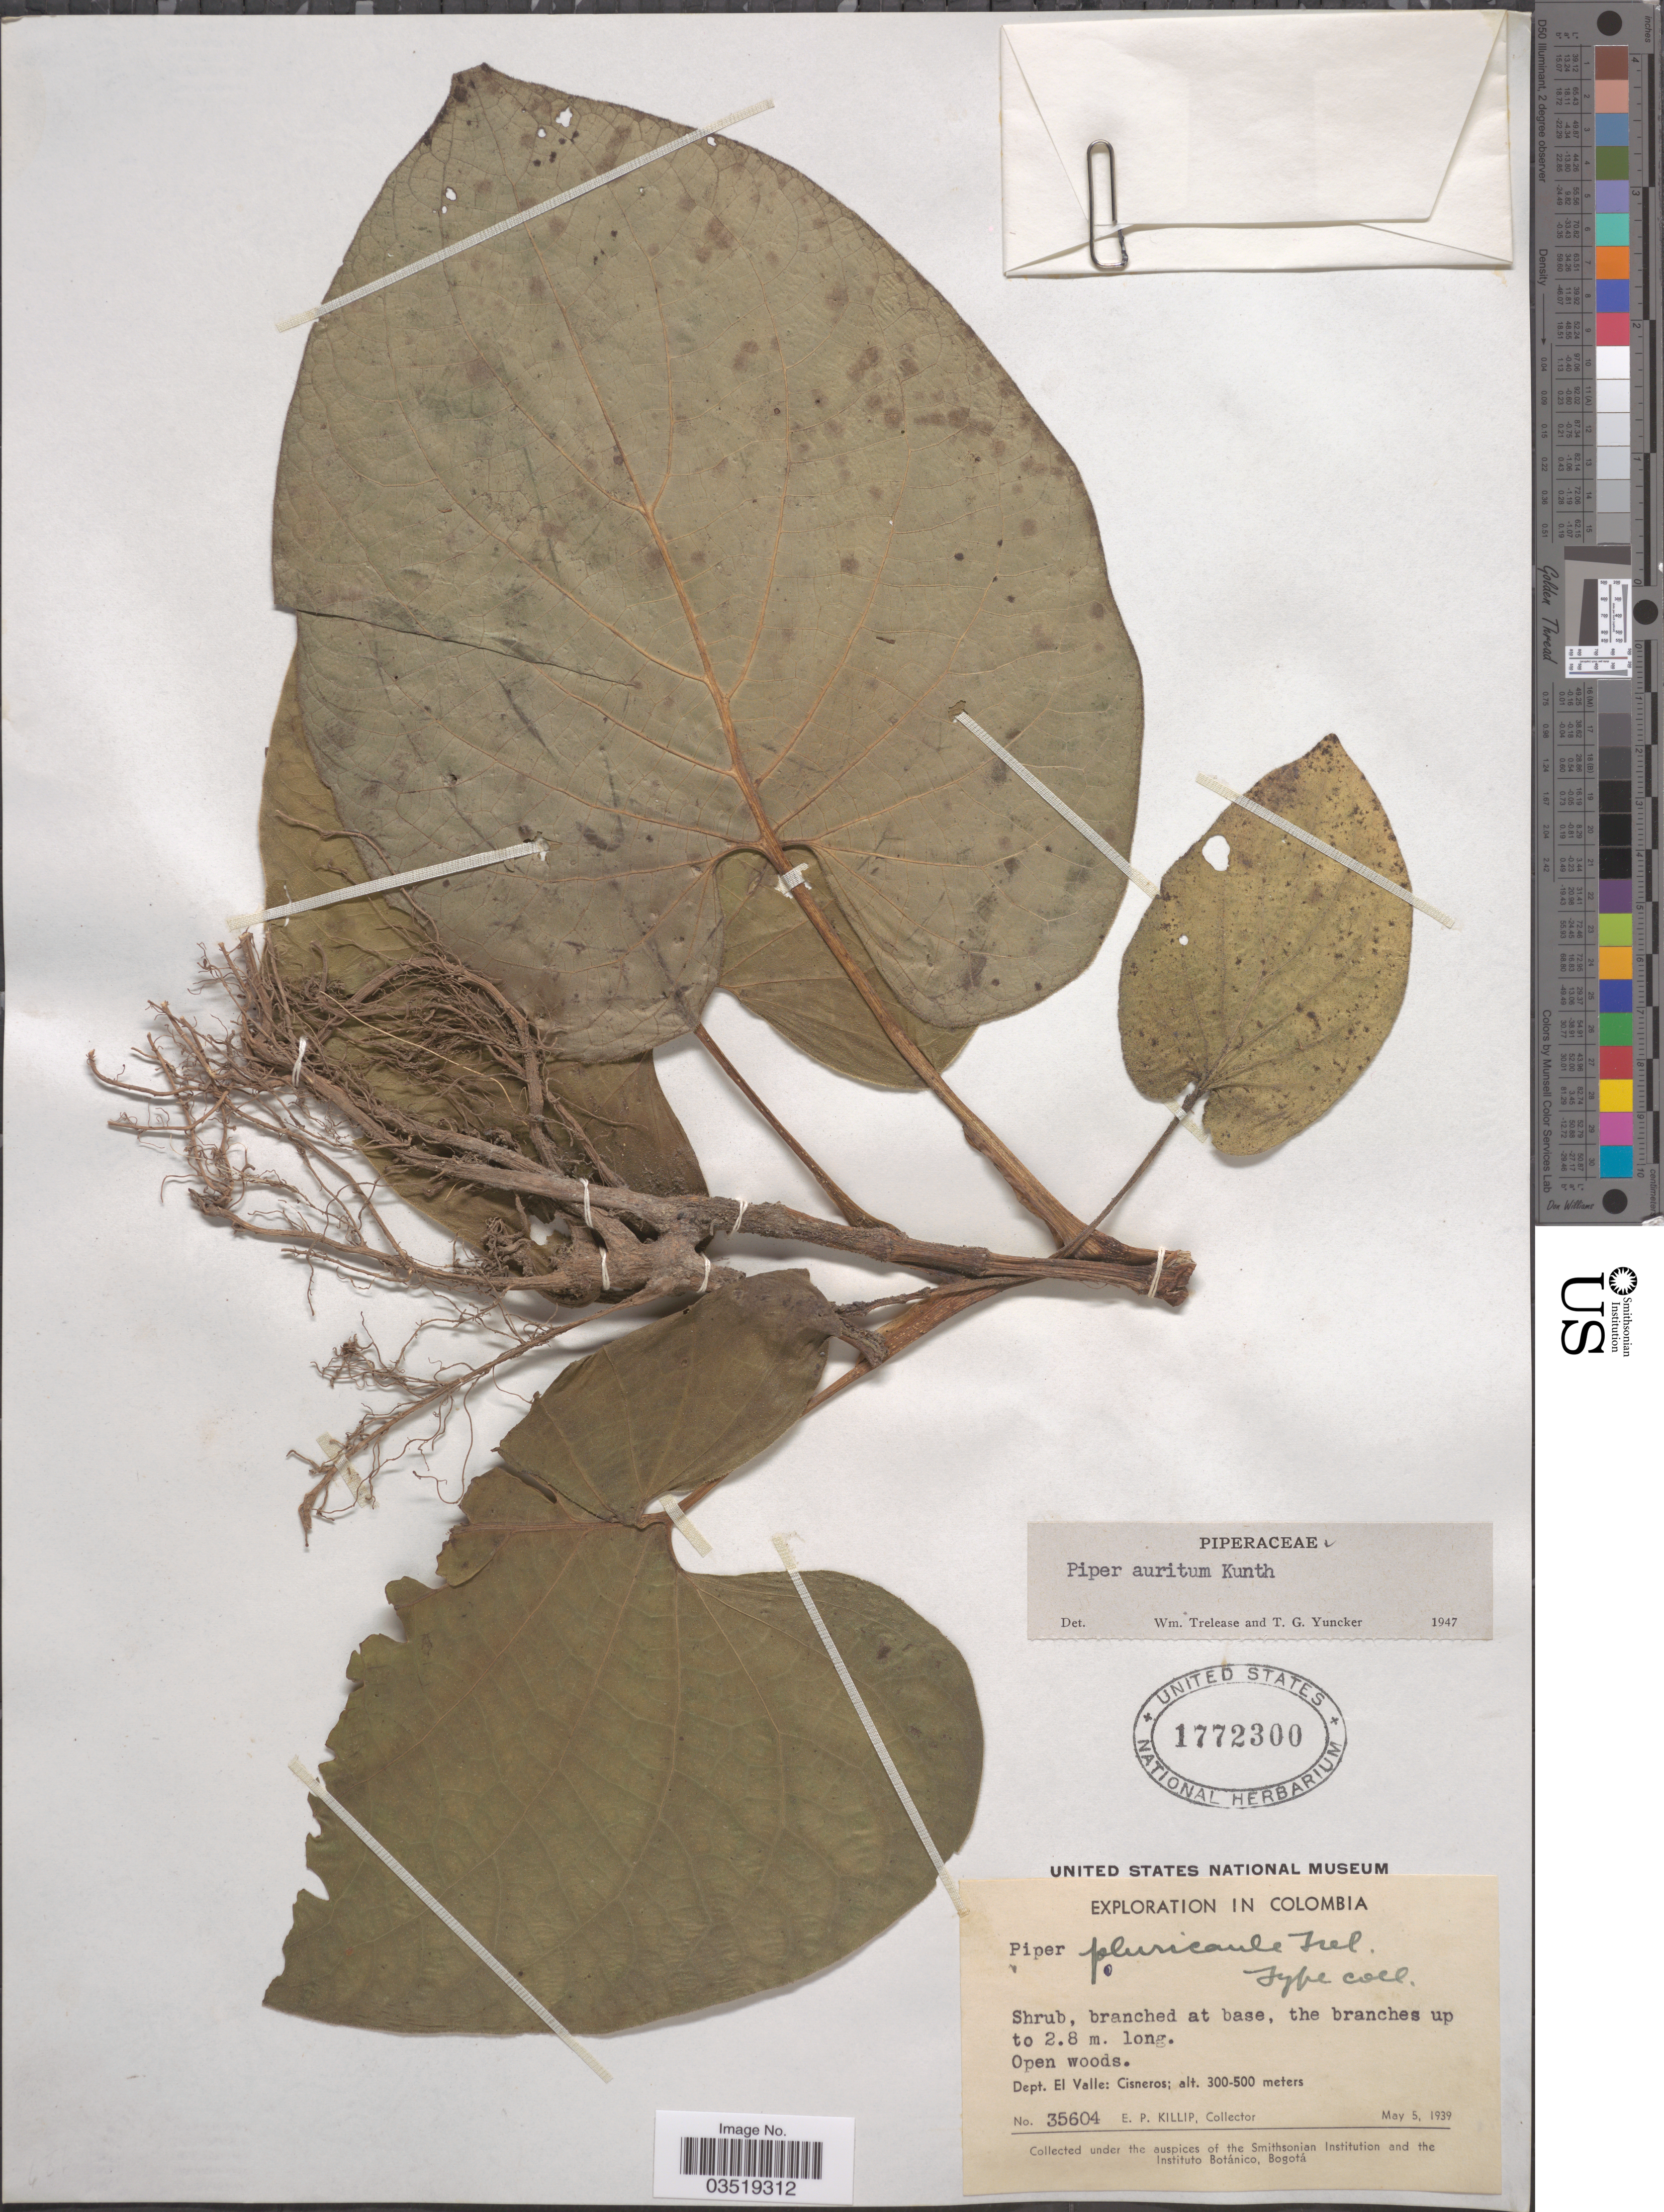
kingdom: Plantae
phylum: Tracheophyta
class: Magnoliopsida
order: Piperales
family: Piperaceae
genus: Piper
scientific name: Piper auritum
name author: Kunth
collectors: E. P. Killip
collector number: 35604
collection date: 1939-05-05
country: Colombia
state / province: Valle del Cauca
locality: Dept. El Valle: Cisneros.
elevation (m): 300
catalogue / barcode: US 1772300